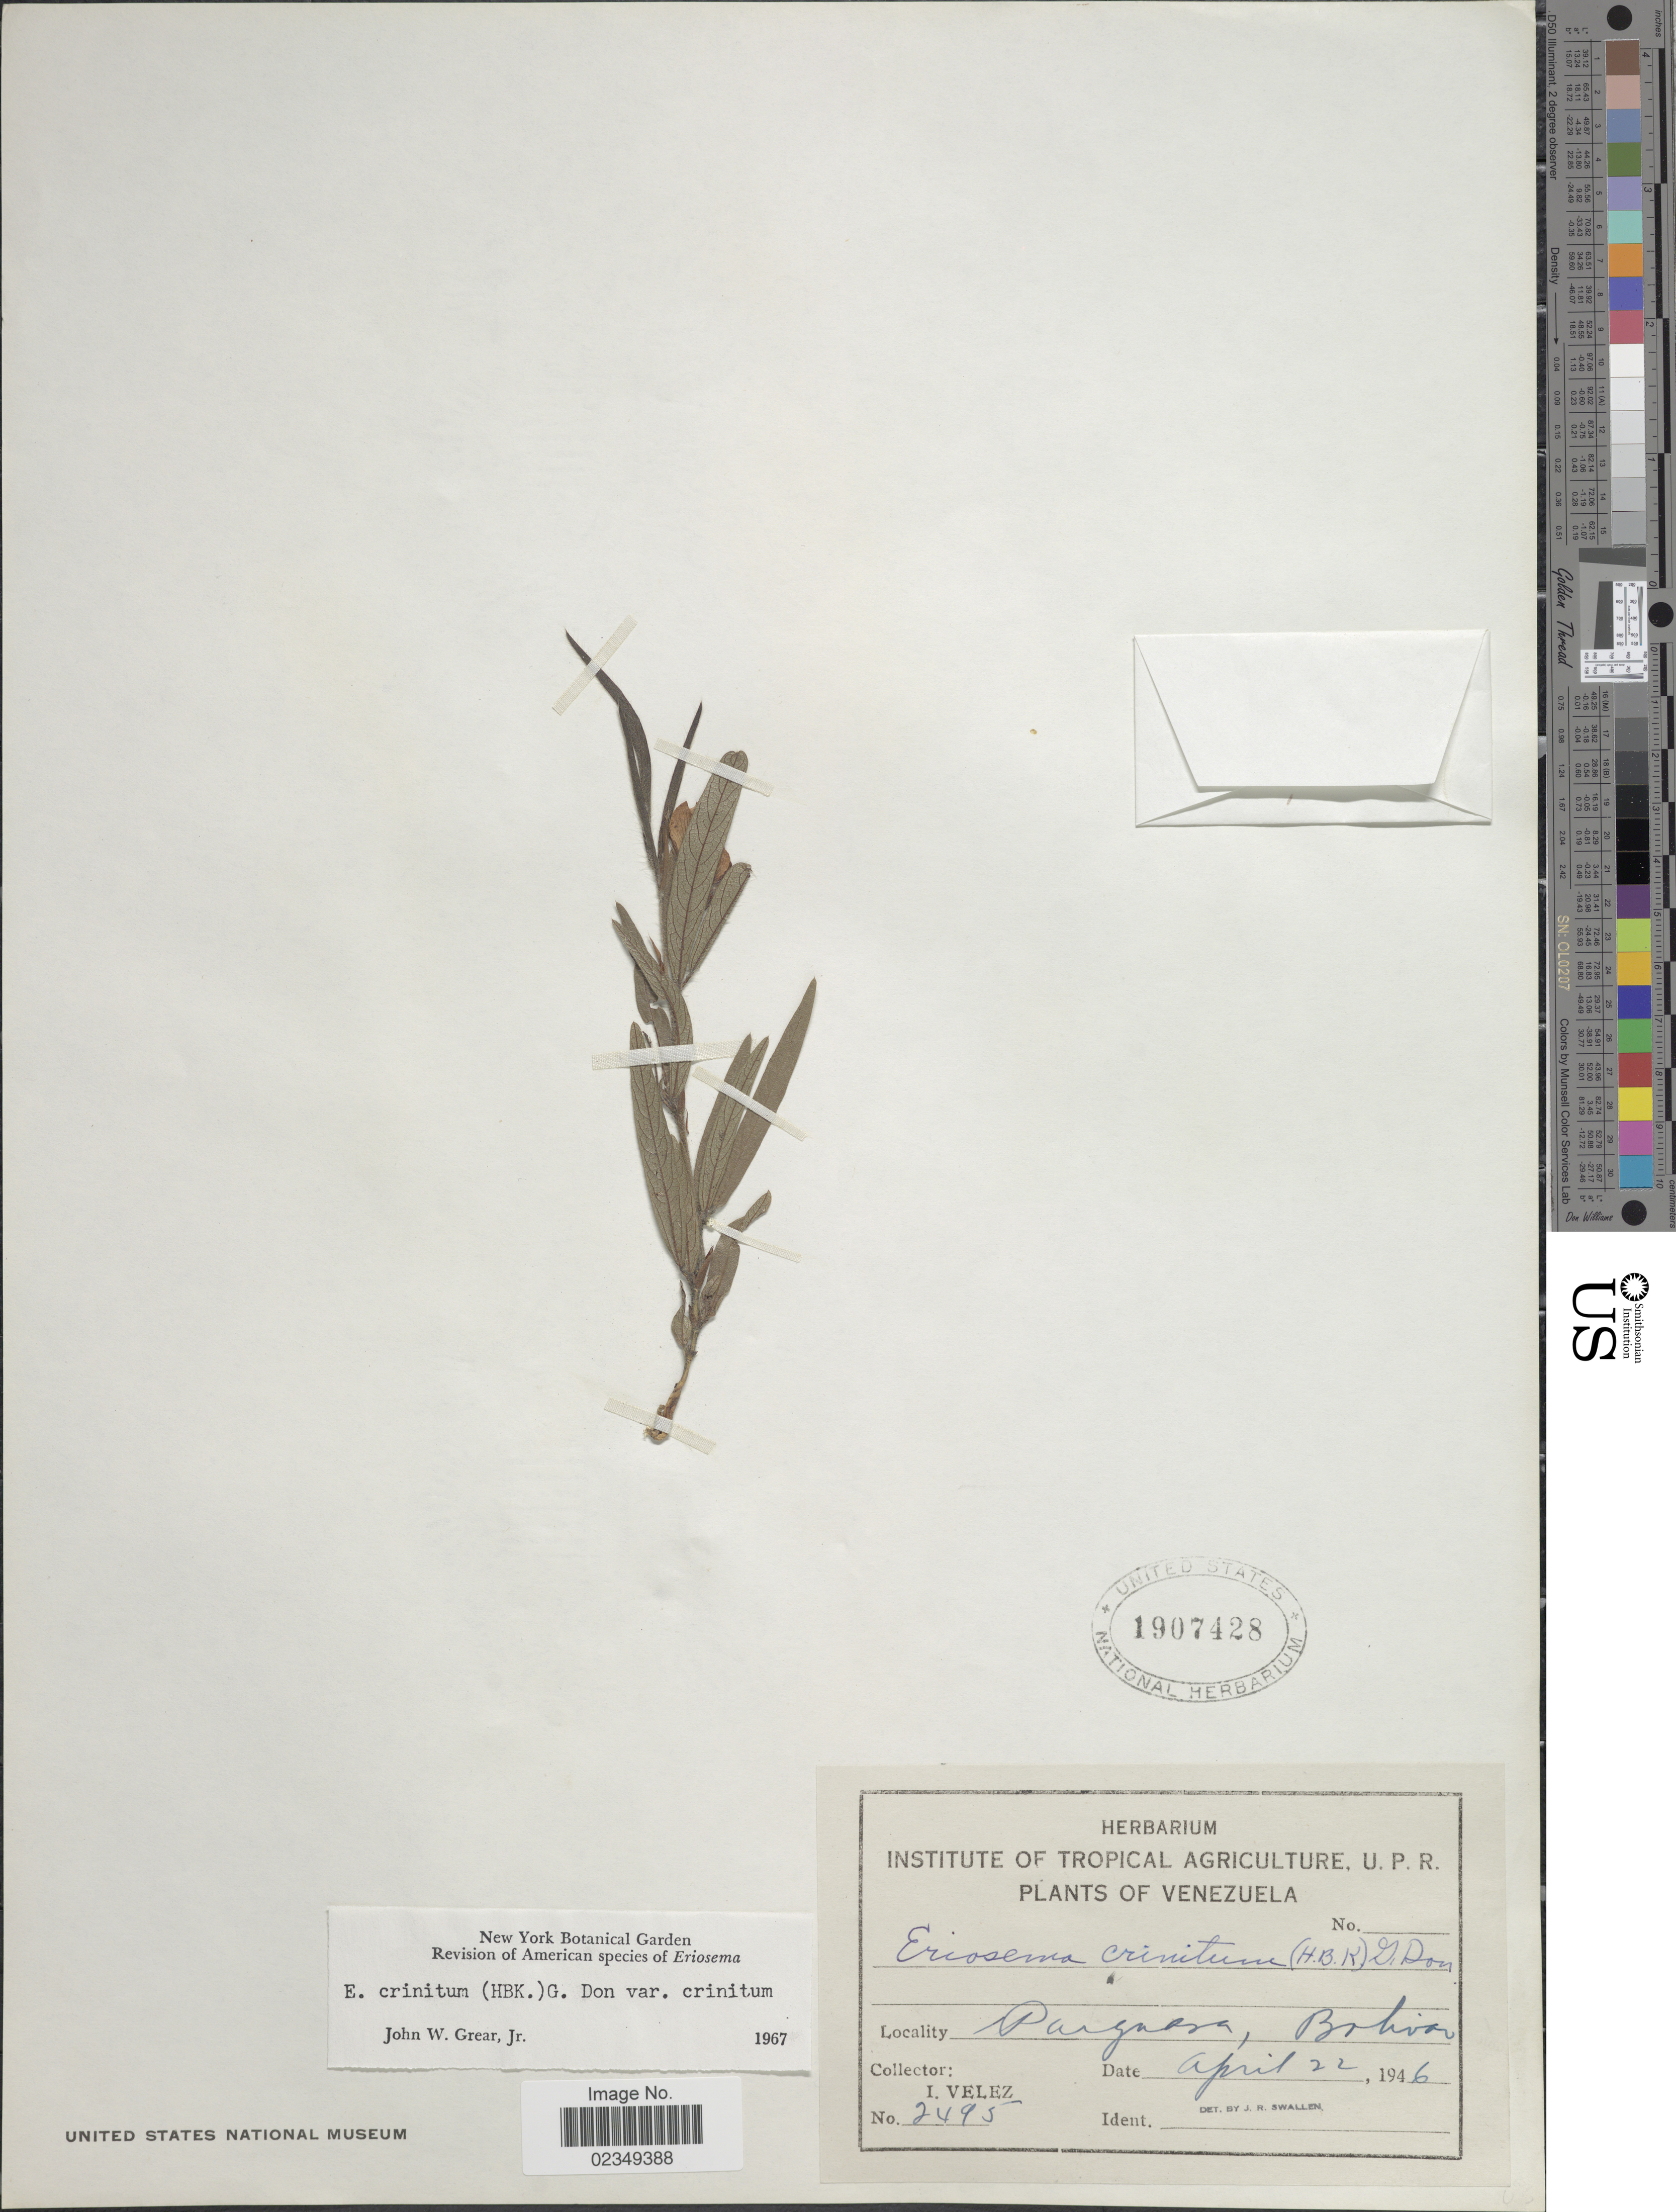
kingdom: Plantae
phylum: Tracheophyta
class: Magnoliopsida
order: Fabales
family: Fabaceae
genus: Eriosema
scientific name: Eriosema crinitum var. crinitum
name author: (Kunth) G. Don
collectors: I. Velez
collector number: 2495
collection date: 1946-04-22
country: Venezuela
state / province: Bolivar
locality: Parguera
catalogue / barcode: US 1907428